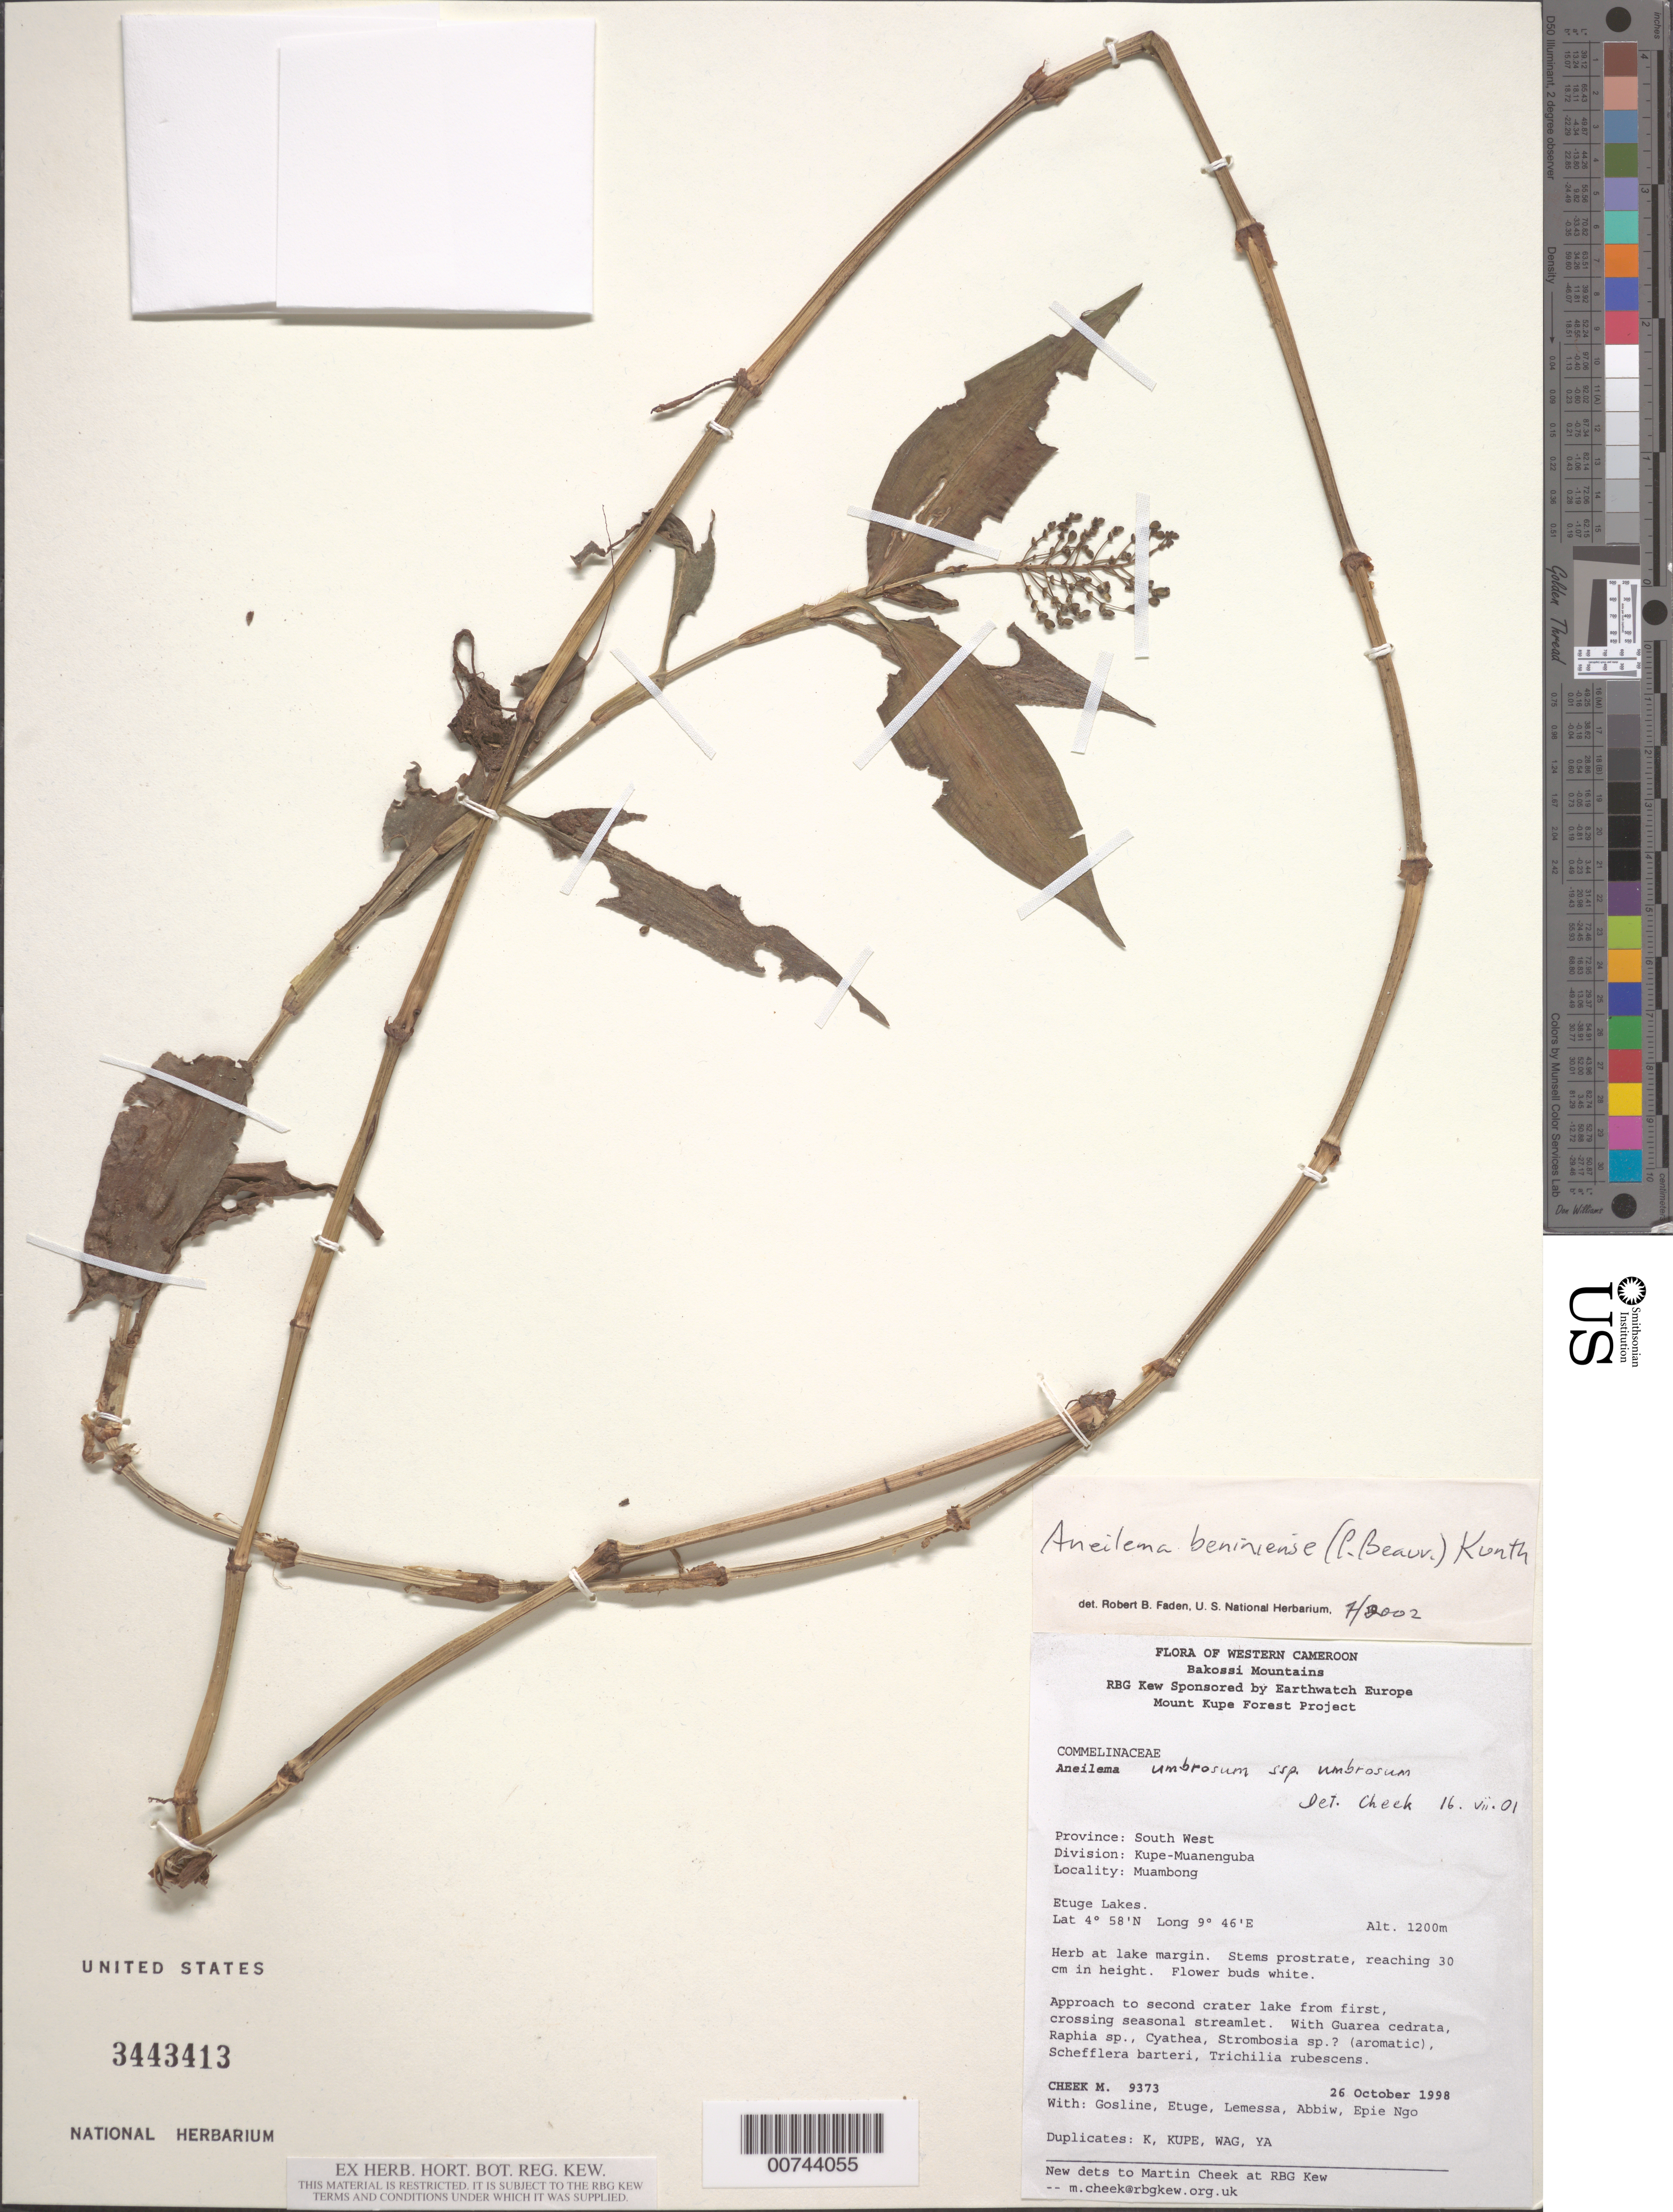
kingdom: Plantae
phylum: Tracheophyta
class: Liliopsida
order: Commelinales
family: Commelinaceae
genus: Aneilema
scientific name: Aneilema beniniense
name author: (P. Beauv.) Kunth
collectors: M. Cheek, -. Gosline, M. Etuge, -. Lemessa, D. K. Abbiw & E. Ngo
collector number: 9373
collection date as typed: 26 Oct 1998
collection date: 1998-10-26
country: Cameroon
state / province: Sud-Ouest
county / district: Kupe-Muanenguba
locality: Muambong, Etuge Lakes.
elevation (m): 1200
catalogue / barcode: US 3443413